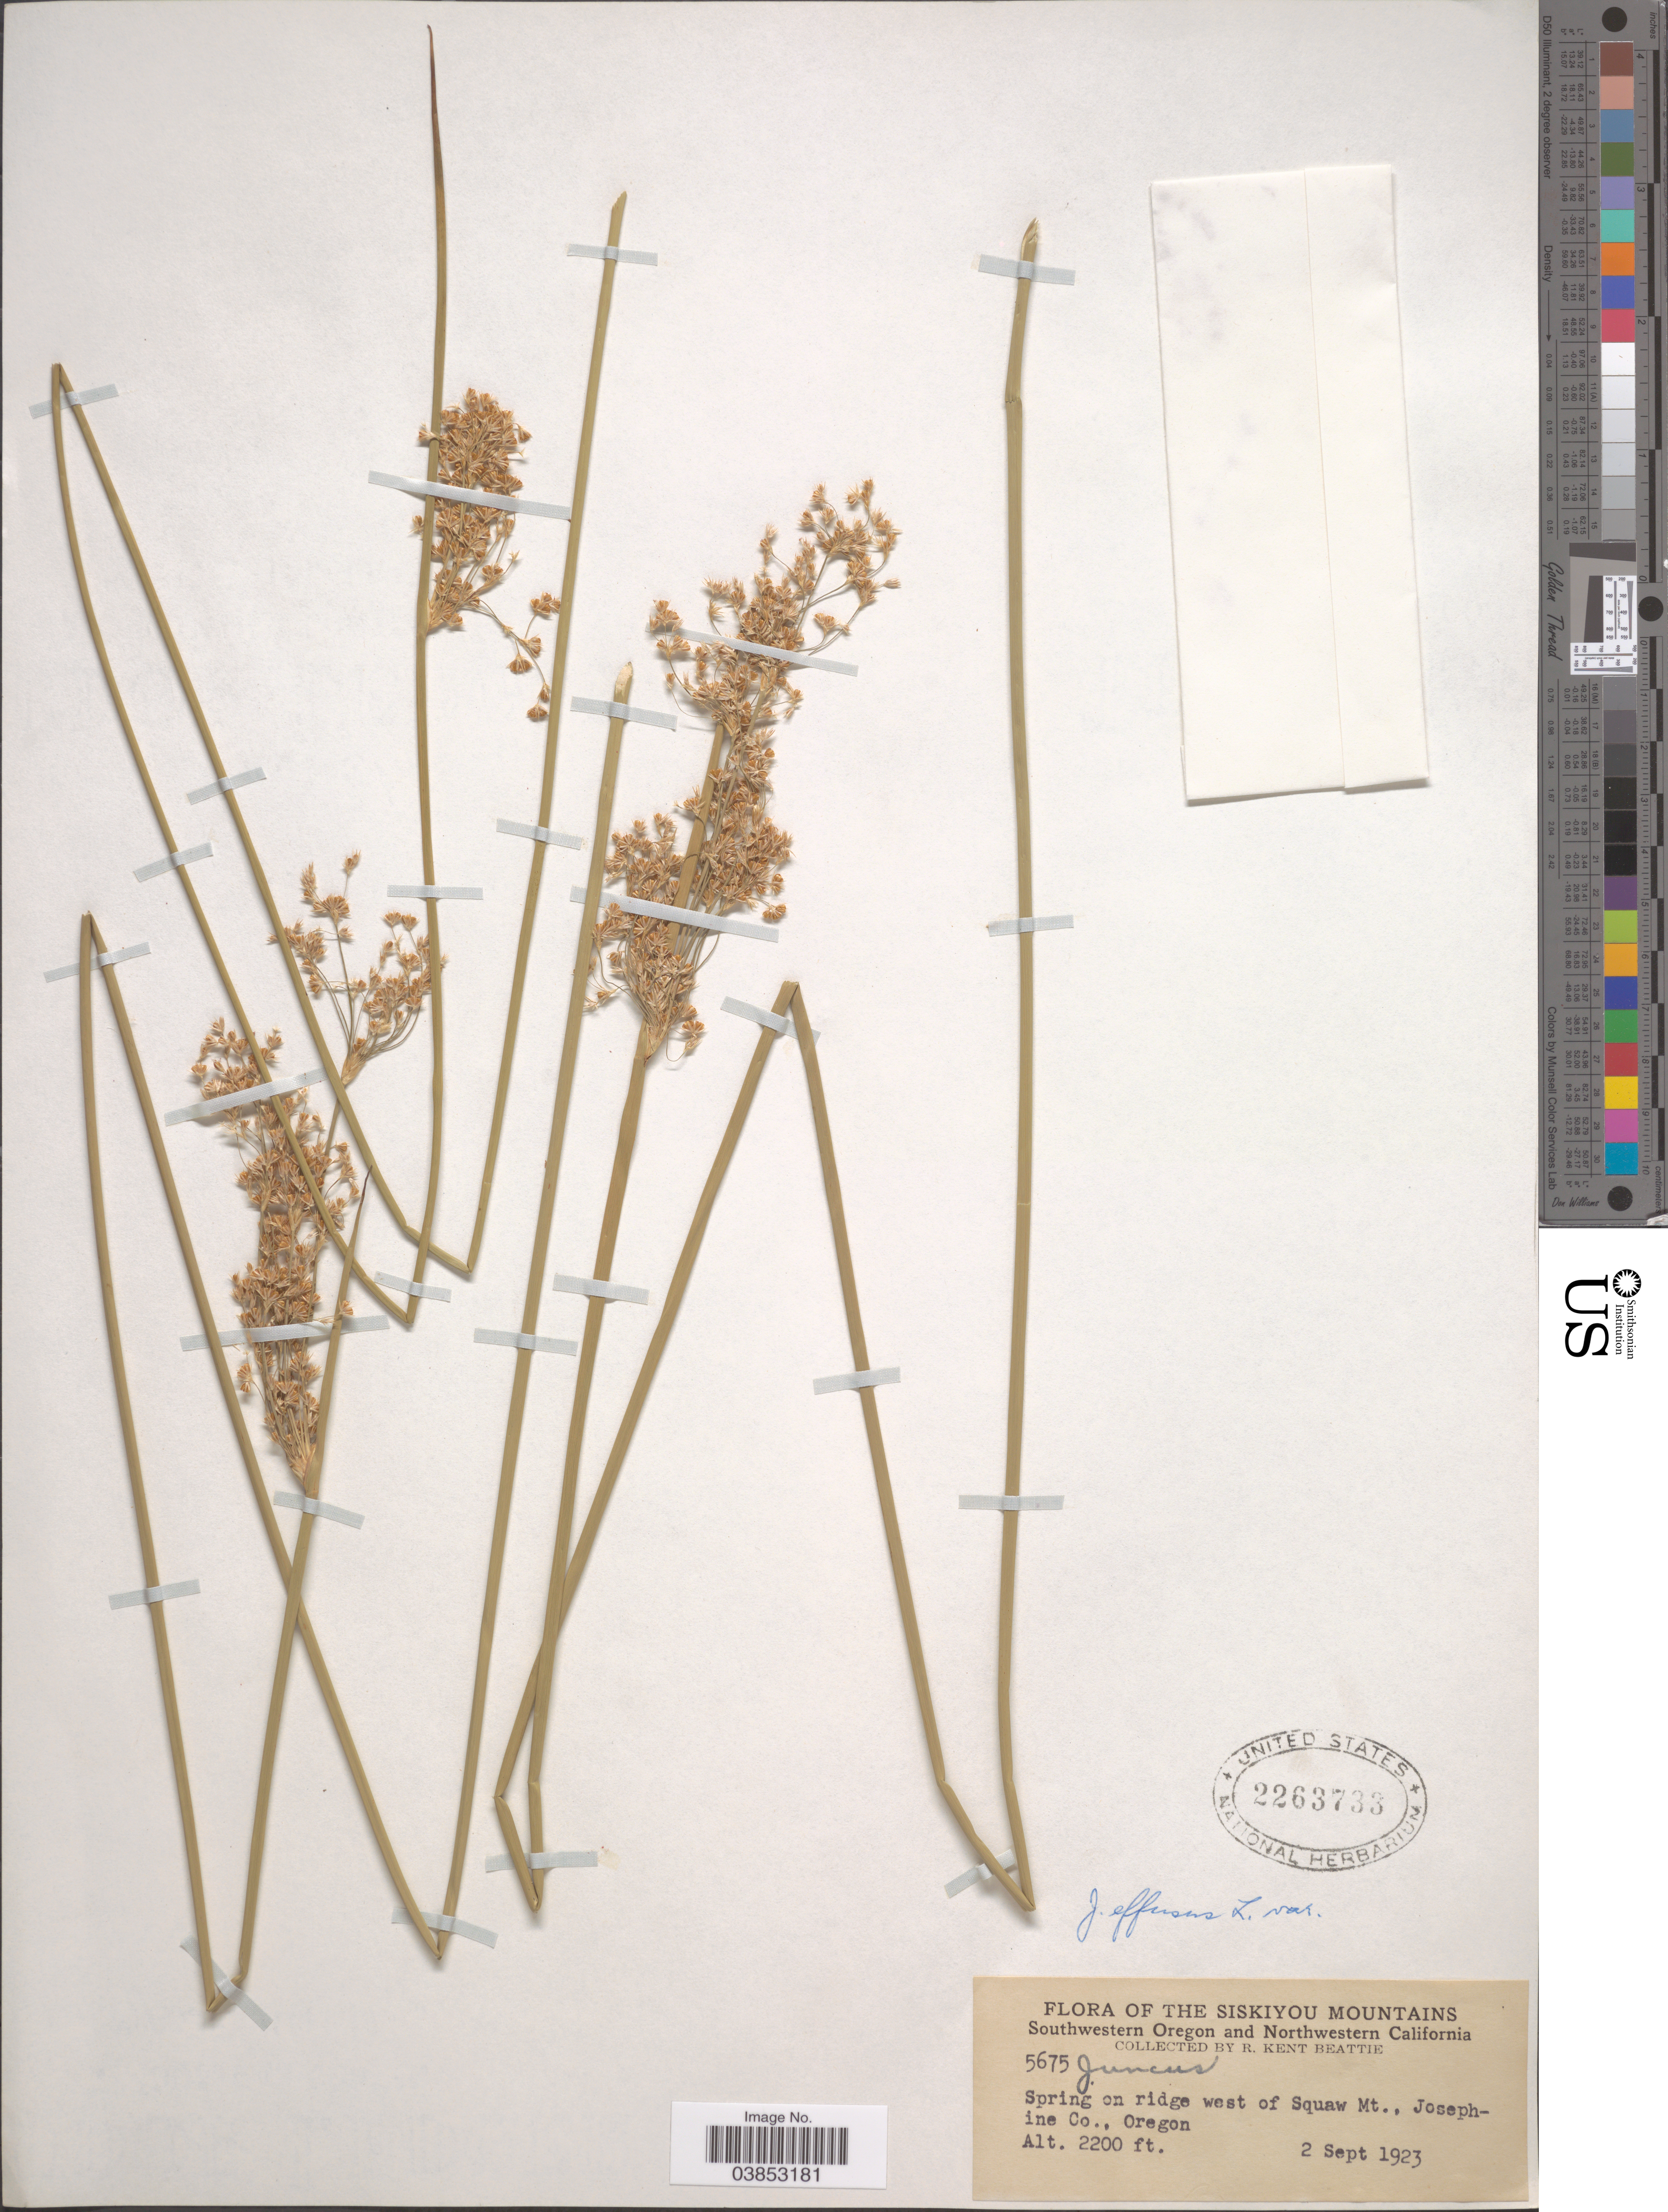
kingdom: Plantae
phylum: Tracheophyta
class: Liliopsida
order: Poales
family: Juncaceae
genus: Juncus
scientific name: Juncus effusus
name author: L.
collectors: R. K. Beattie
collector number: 5675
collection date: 1923-09-02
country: United States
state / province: Oregon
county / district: Josephine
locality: The Siskiyou Mountains. Southwestern Oregon. Spring on ridge west of Squaw Mt., Josephine Co.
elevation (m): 671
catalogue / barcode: US 2263733